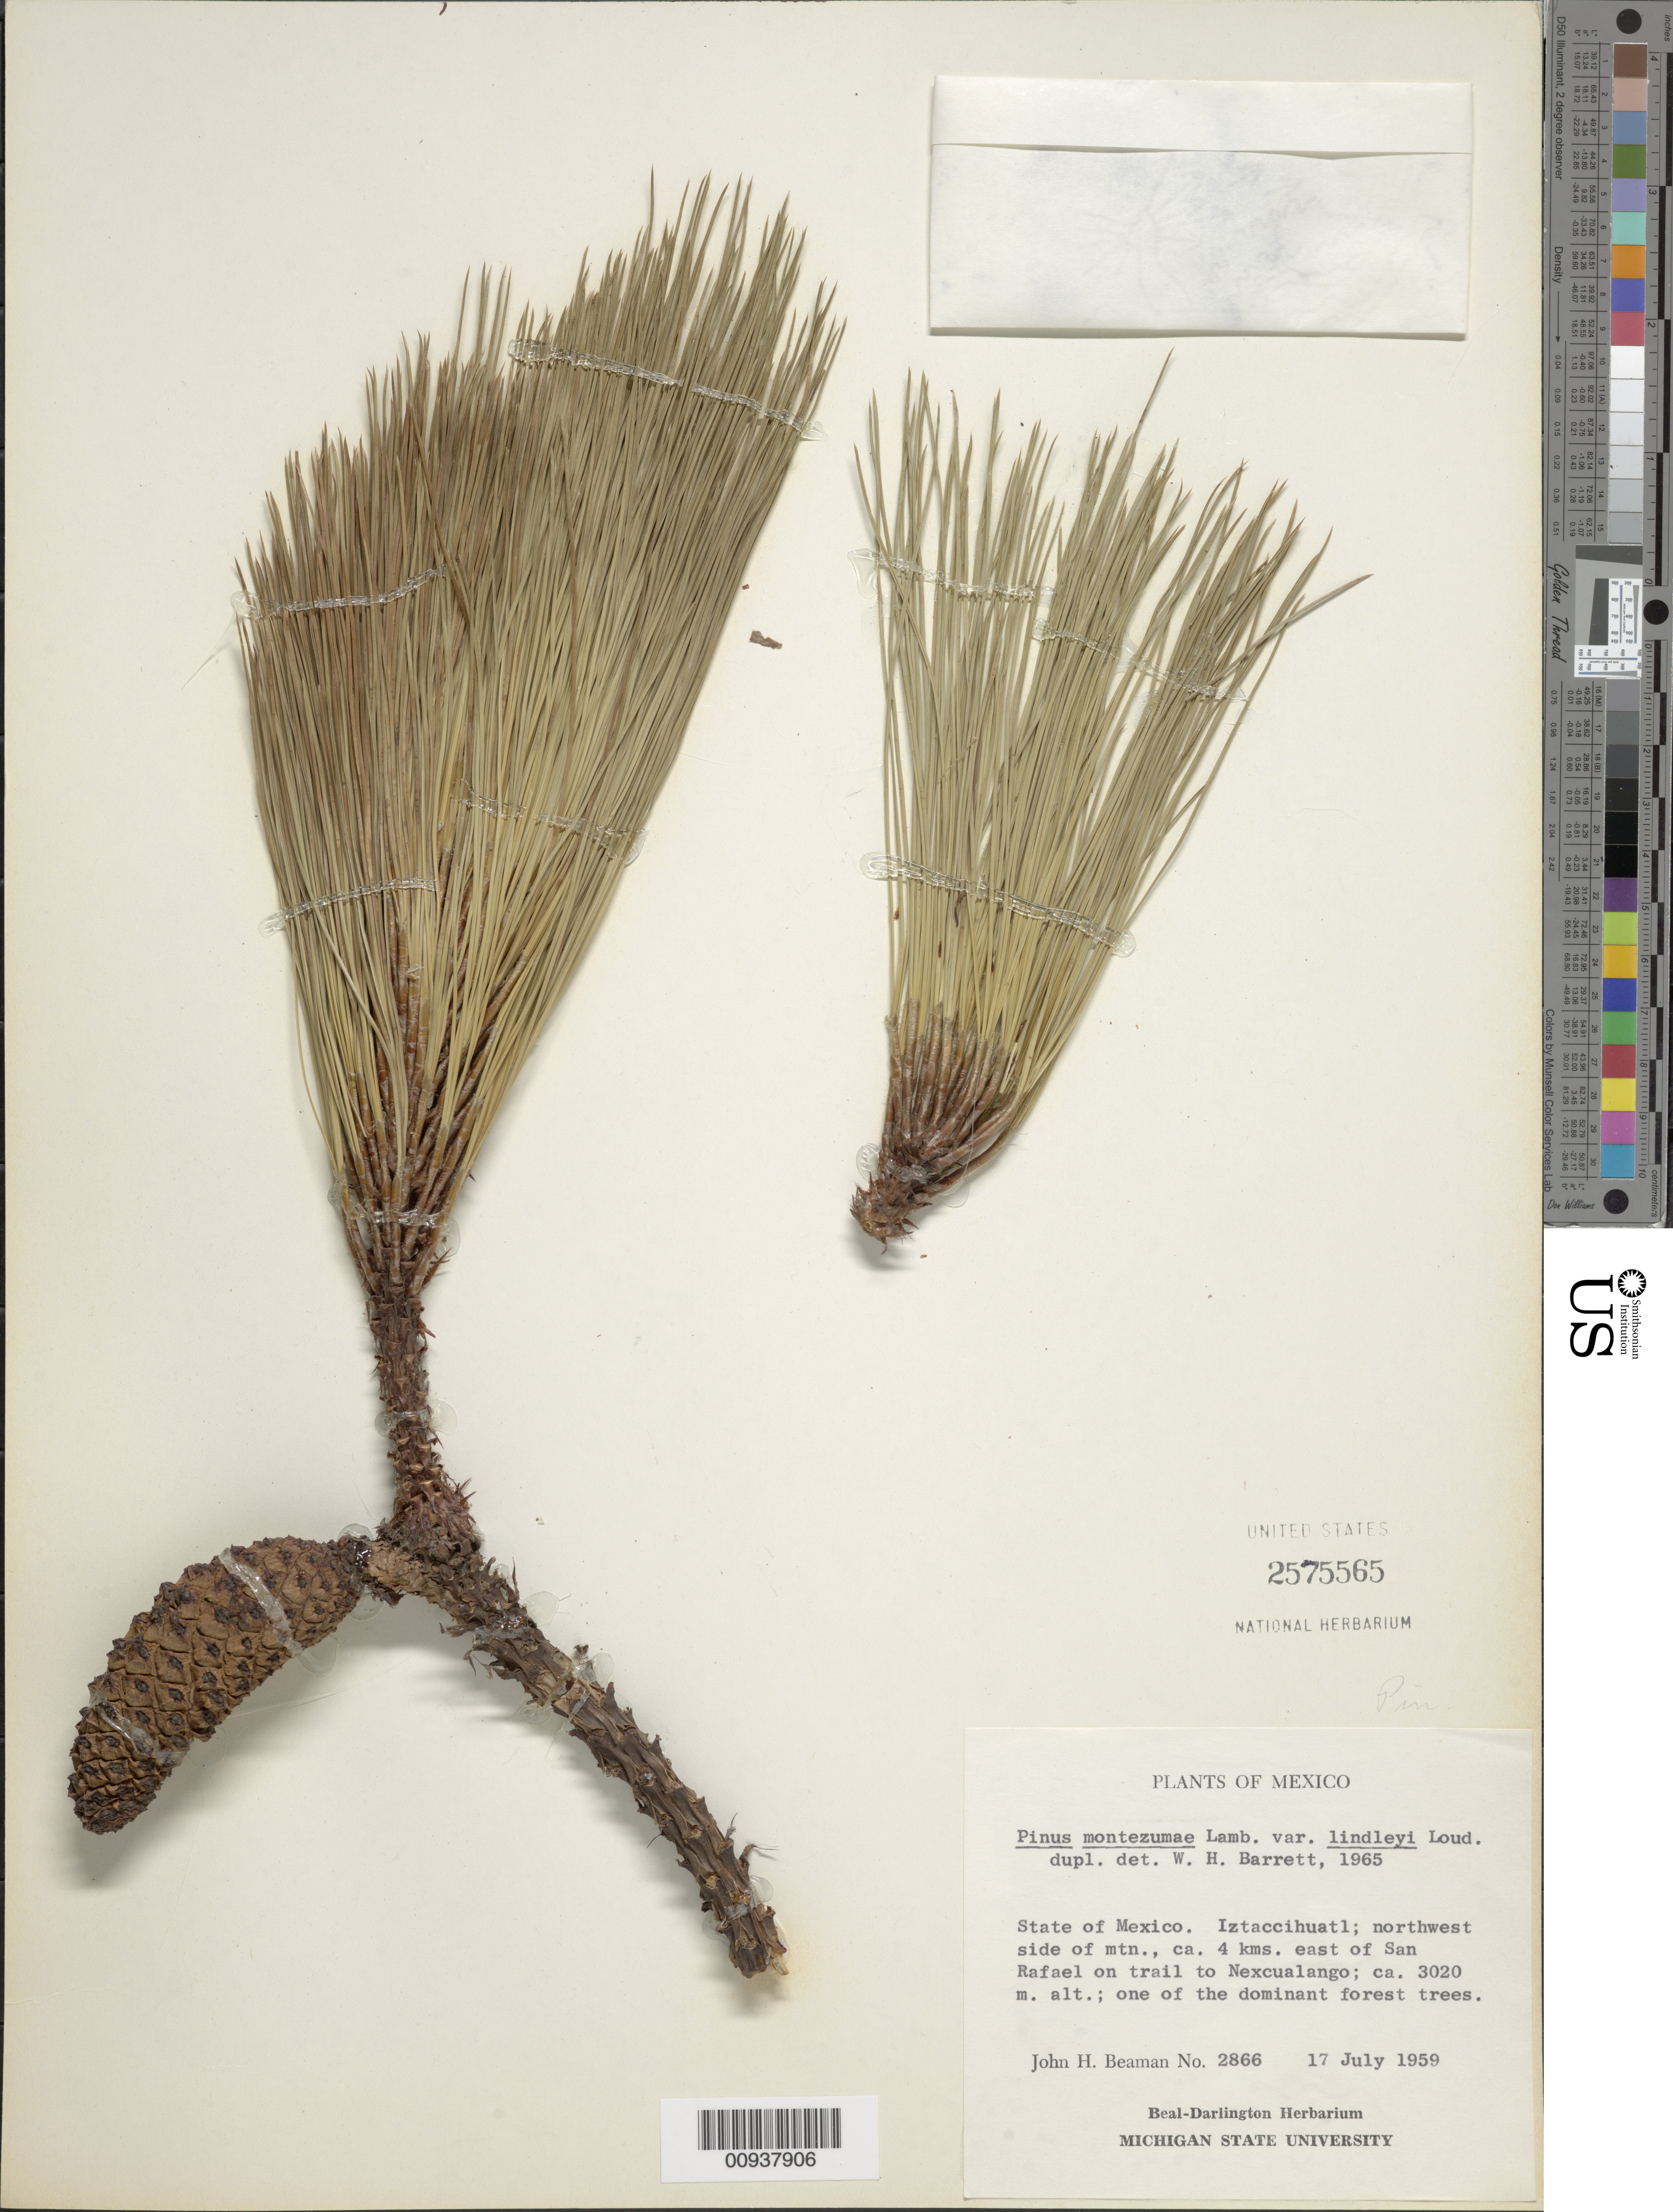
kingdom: Plantae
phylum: Tracheophyta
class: Pinopsida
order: Pinales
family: Pinaceae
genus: Pinus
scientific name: Pinus montezumae var. lindleyi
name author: Loudon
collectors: J. H. Beaman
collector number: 2866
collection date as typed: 17 Jul 1959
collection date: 1959-07-17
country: Mexico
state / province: México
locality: Iztaccihuatl; northwest side of mtn., ca. 4 kms. East of San Rafael on trail to Nexcualango.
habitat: Forest. Northwest side of mtn. One of the dominant trees.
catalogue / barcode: US 2575565